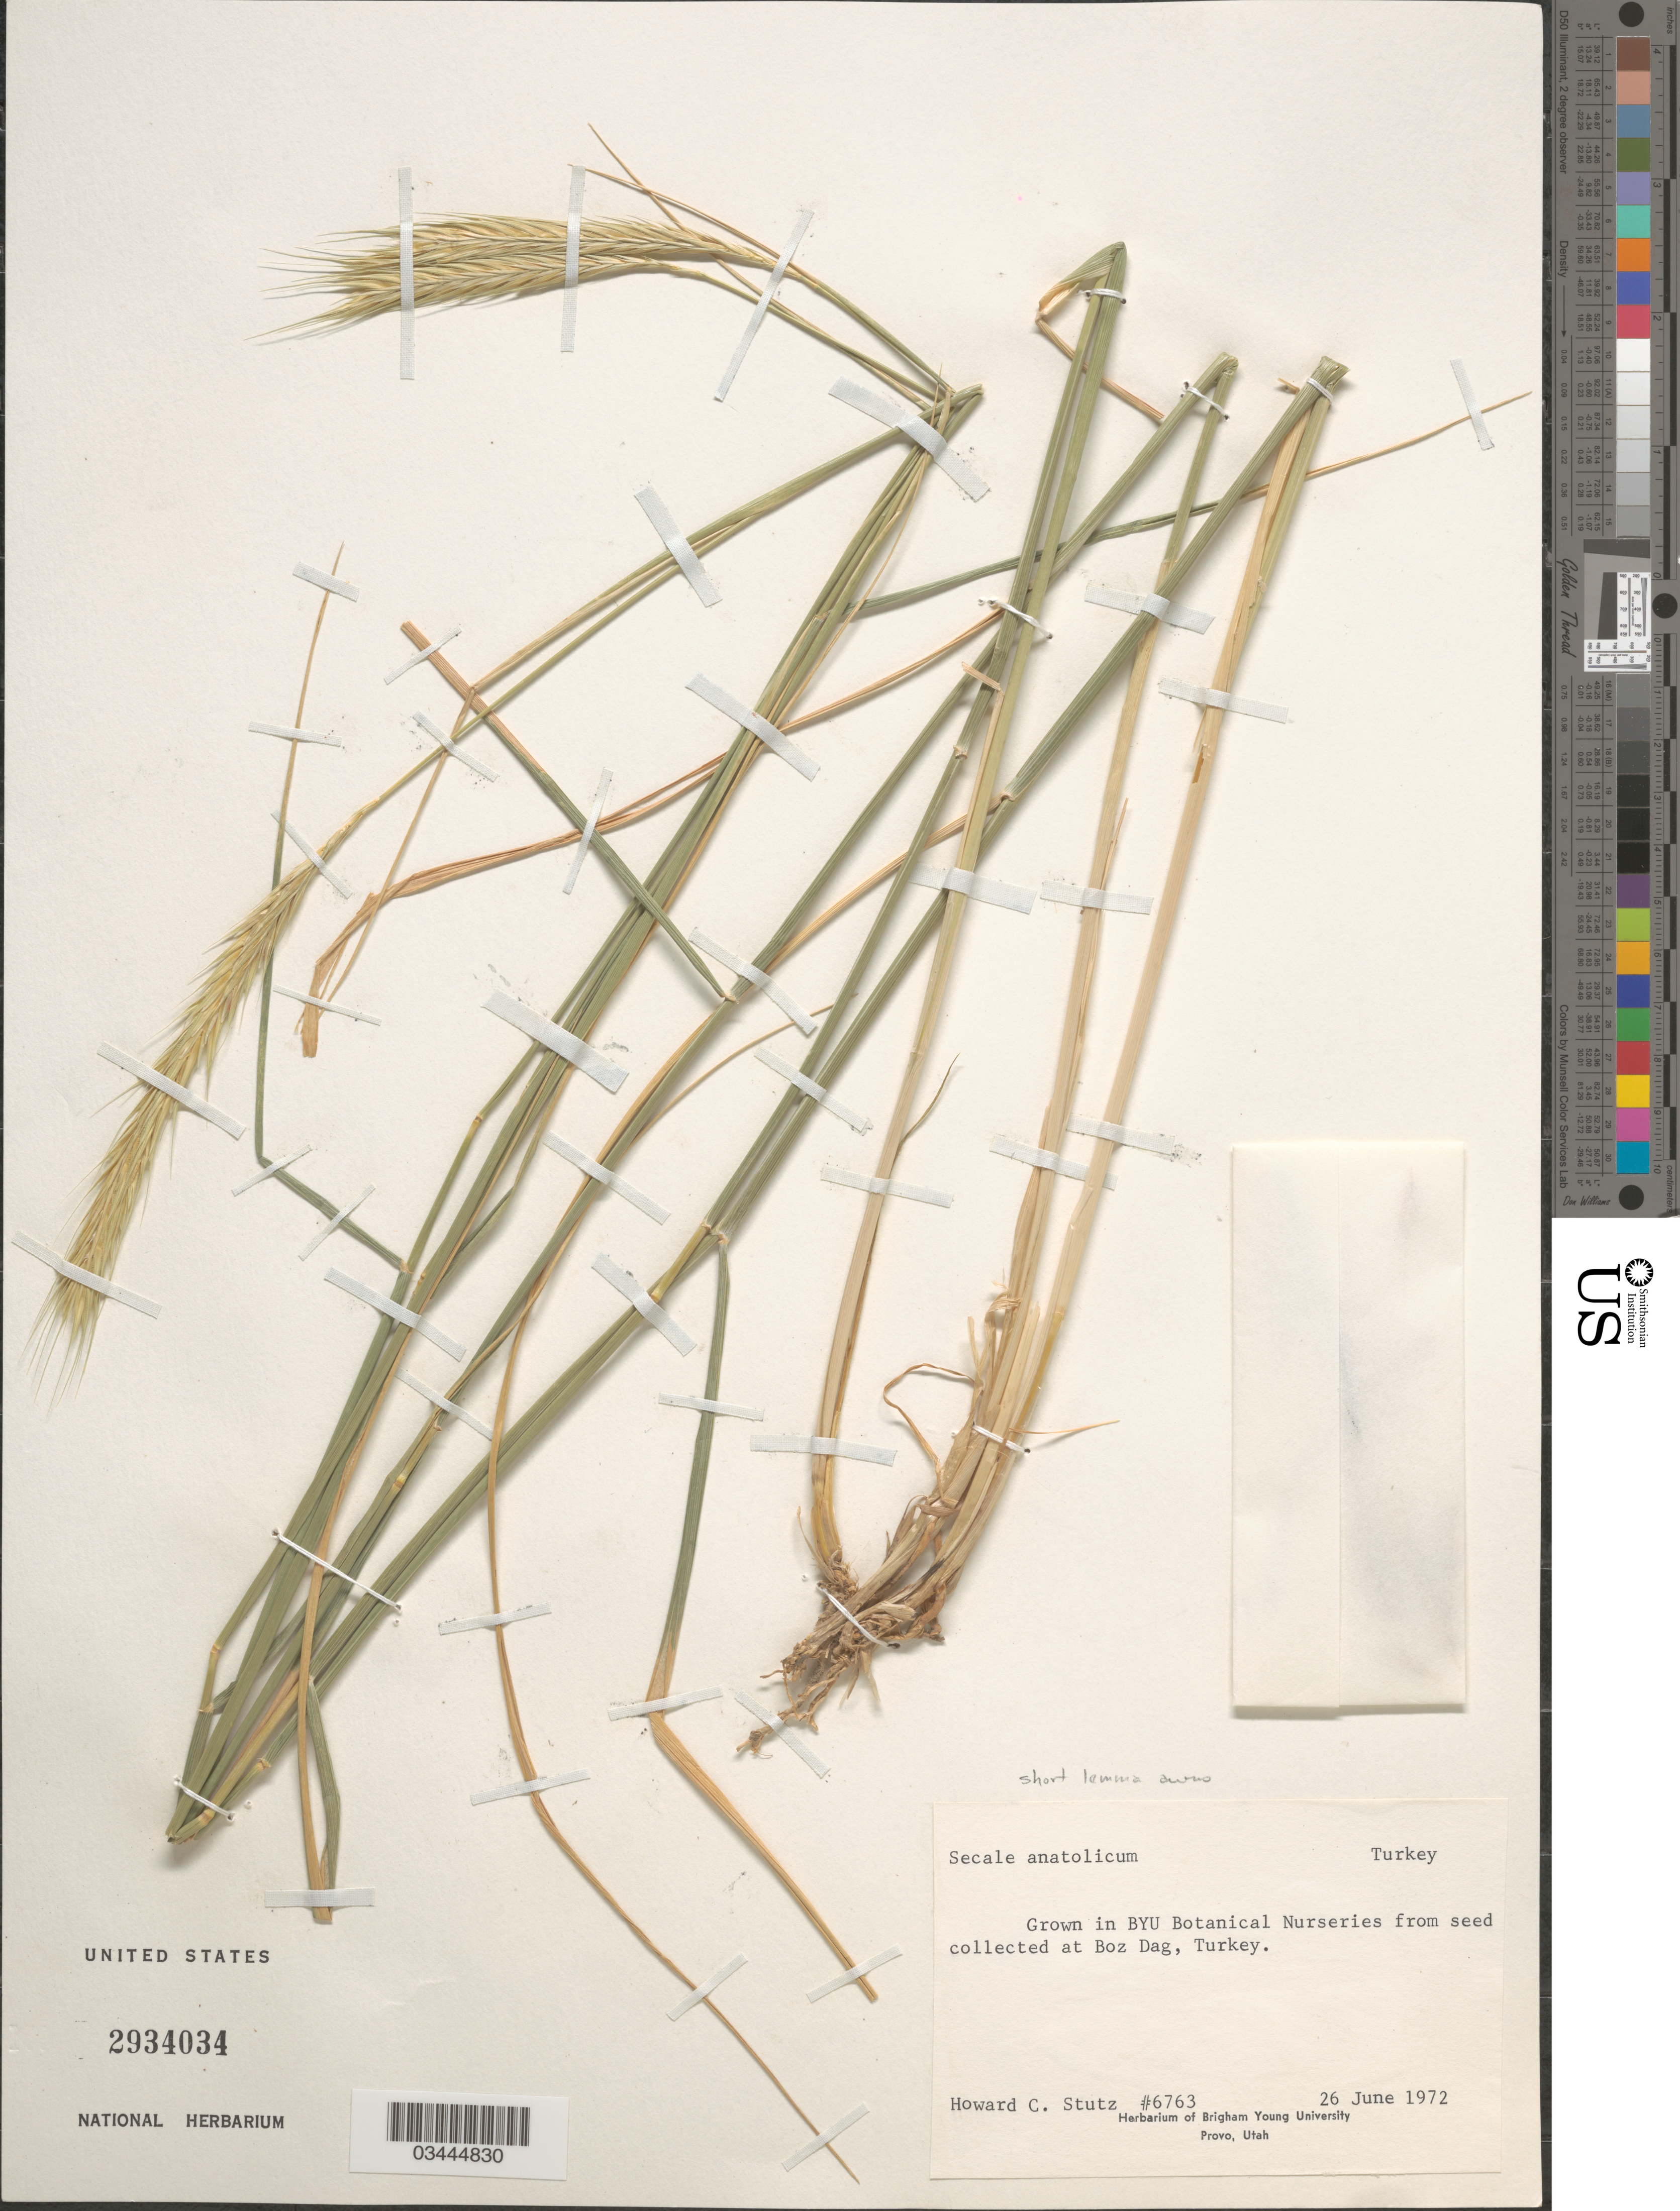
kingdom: Plantae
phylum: Tracheophyta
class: Liliopsida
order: Poales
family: Poaceae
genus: Secale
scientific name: Secale anatolicum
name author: Boiss.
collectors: H. Stutz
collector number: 6763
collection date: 1972-06-26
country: United States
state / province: Utah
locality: In BYU Botanical Nurseries.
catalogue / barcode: US 2934034